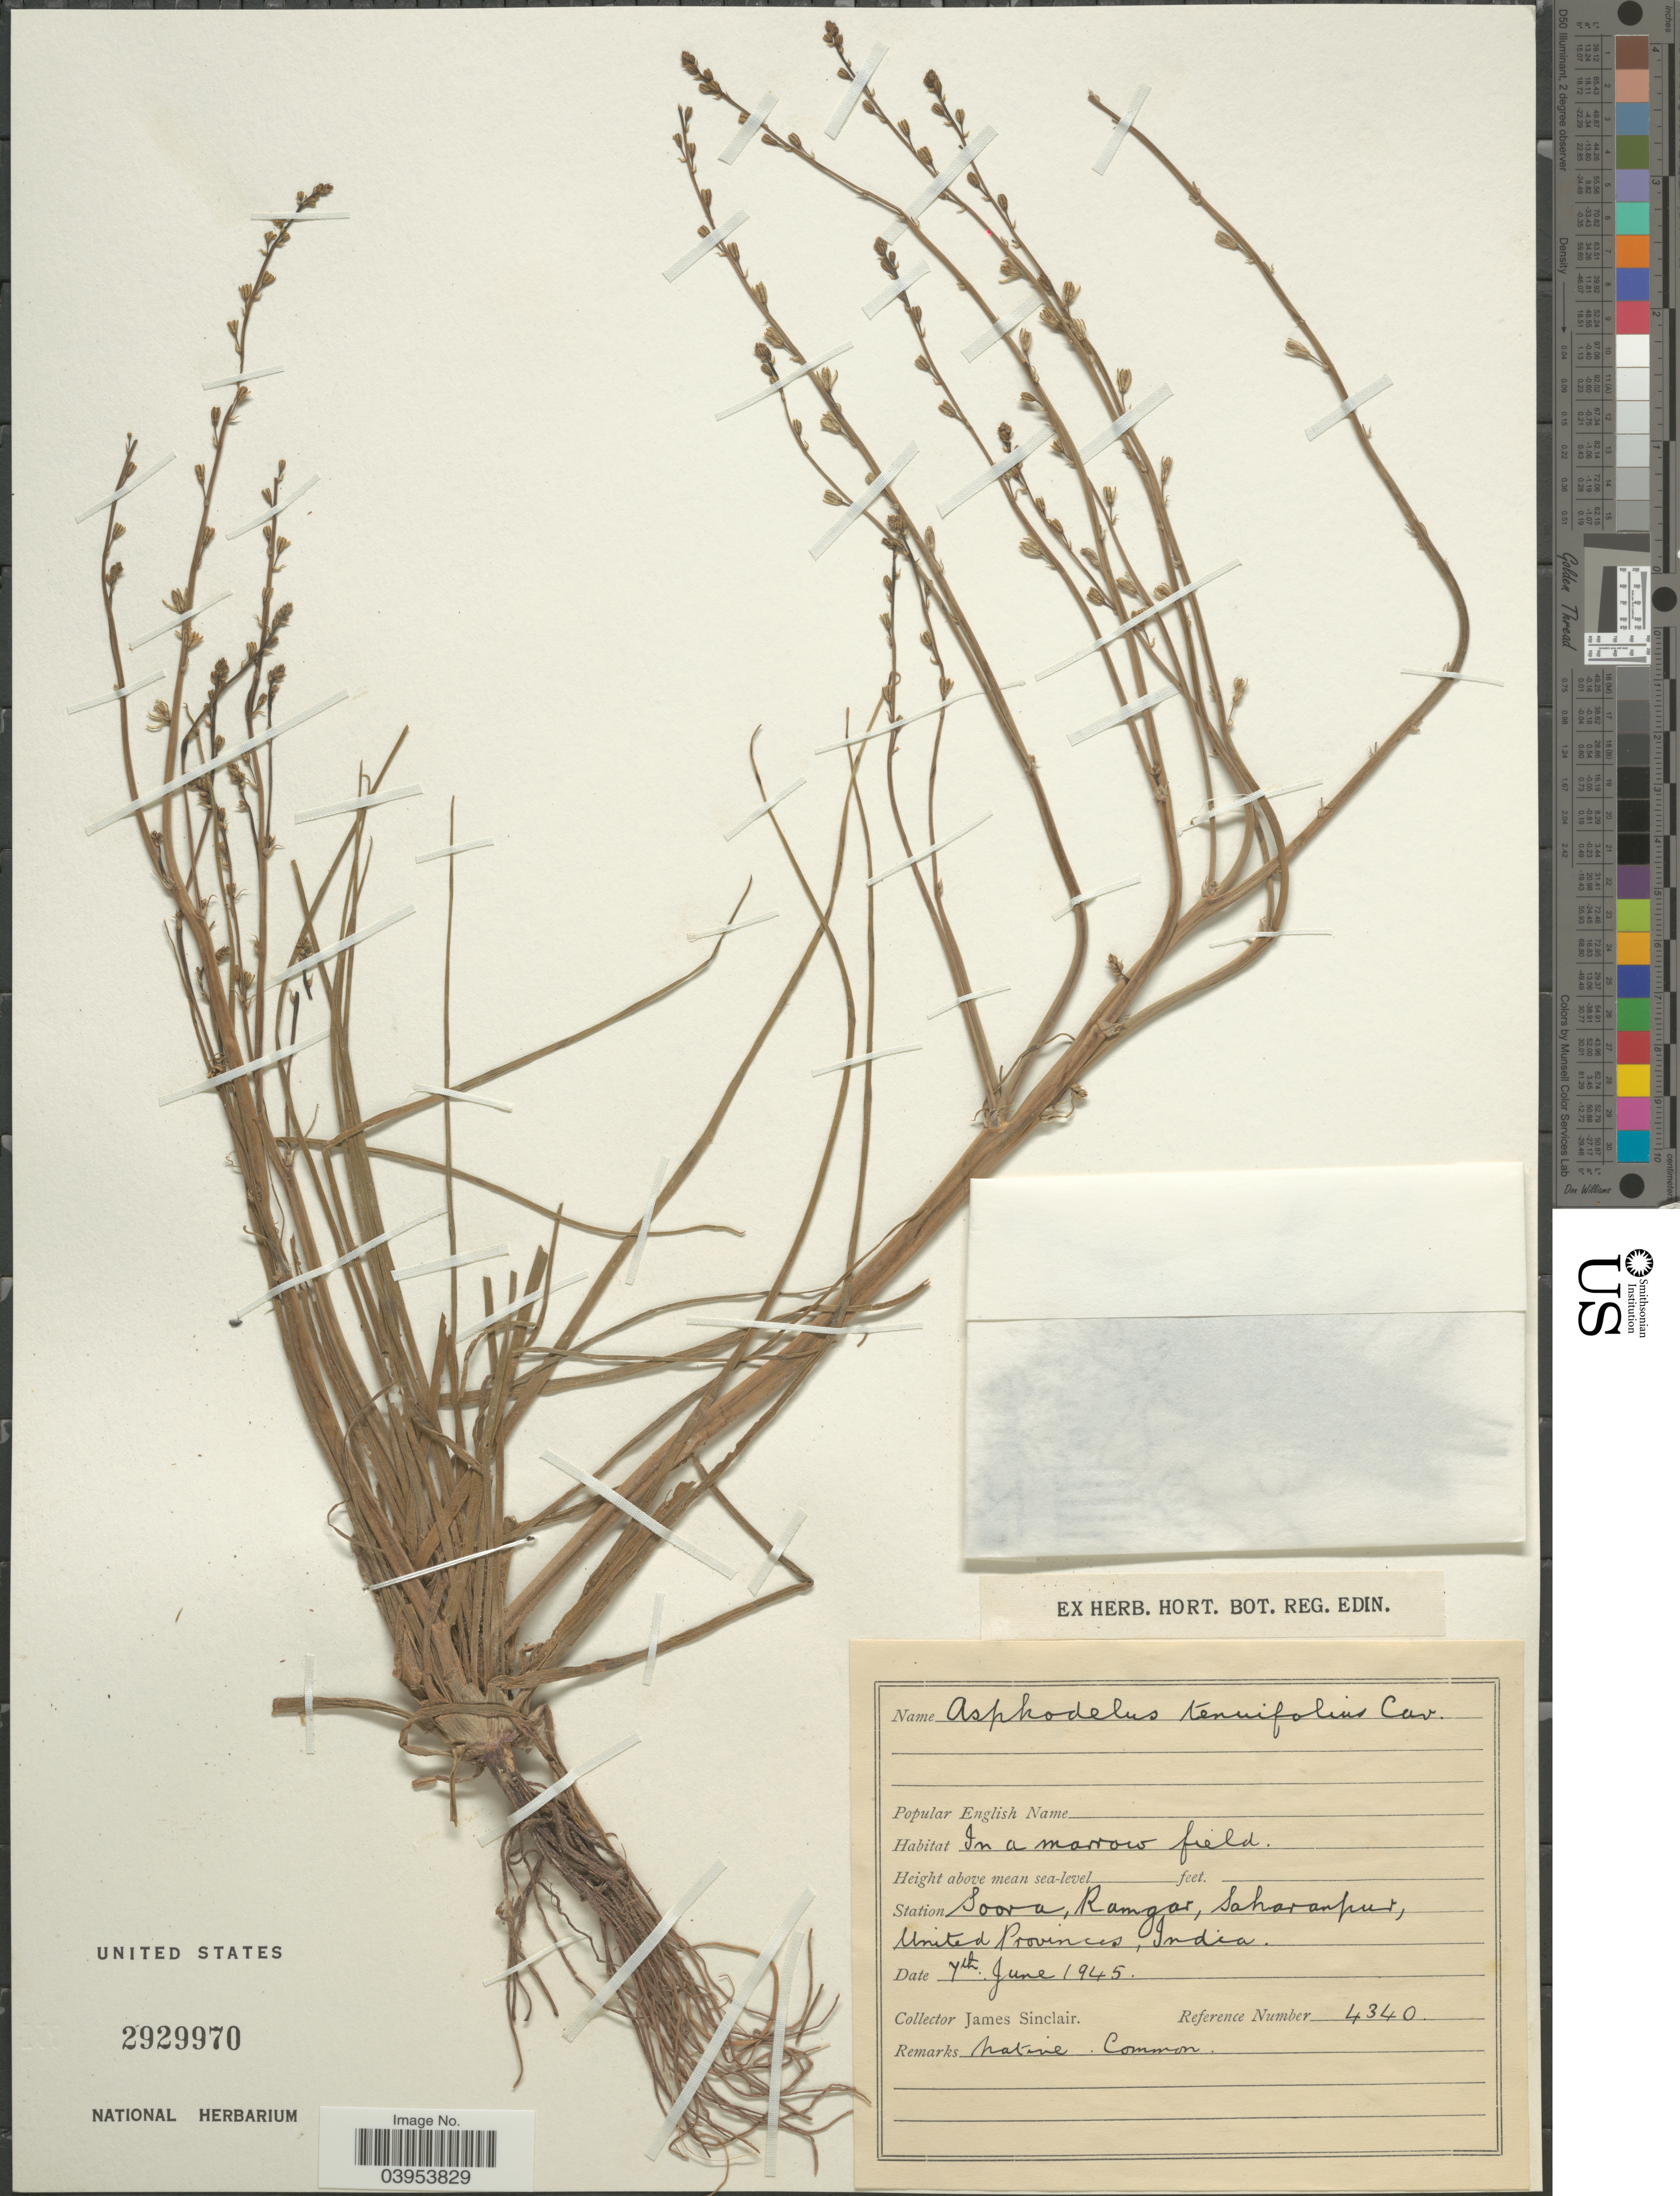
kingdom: Plantae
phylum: Tracheophyta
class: Liliopsida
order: Asparagales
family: Asphodelaceae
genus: Asphodelus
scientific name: Asphodelus tenuifolius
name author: Cav.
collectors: J. Sinclair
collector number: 4340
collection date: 1945-06-07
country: India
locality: Station Soora, Ramgar, Saharanpur, United Provinces.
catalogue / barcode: US 2929970